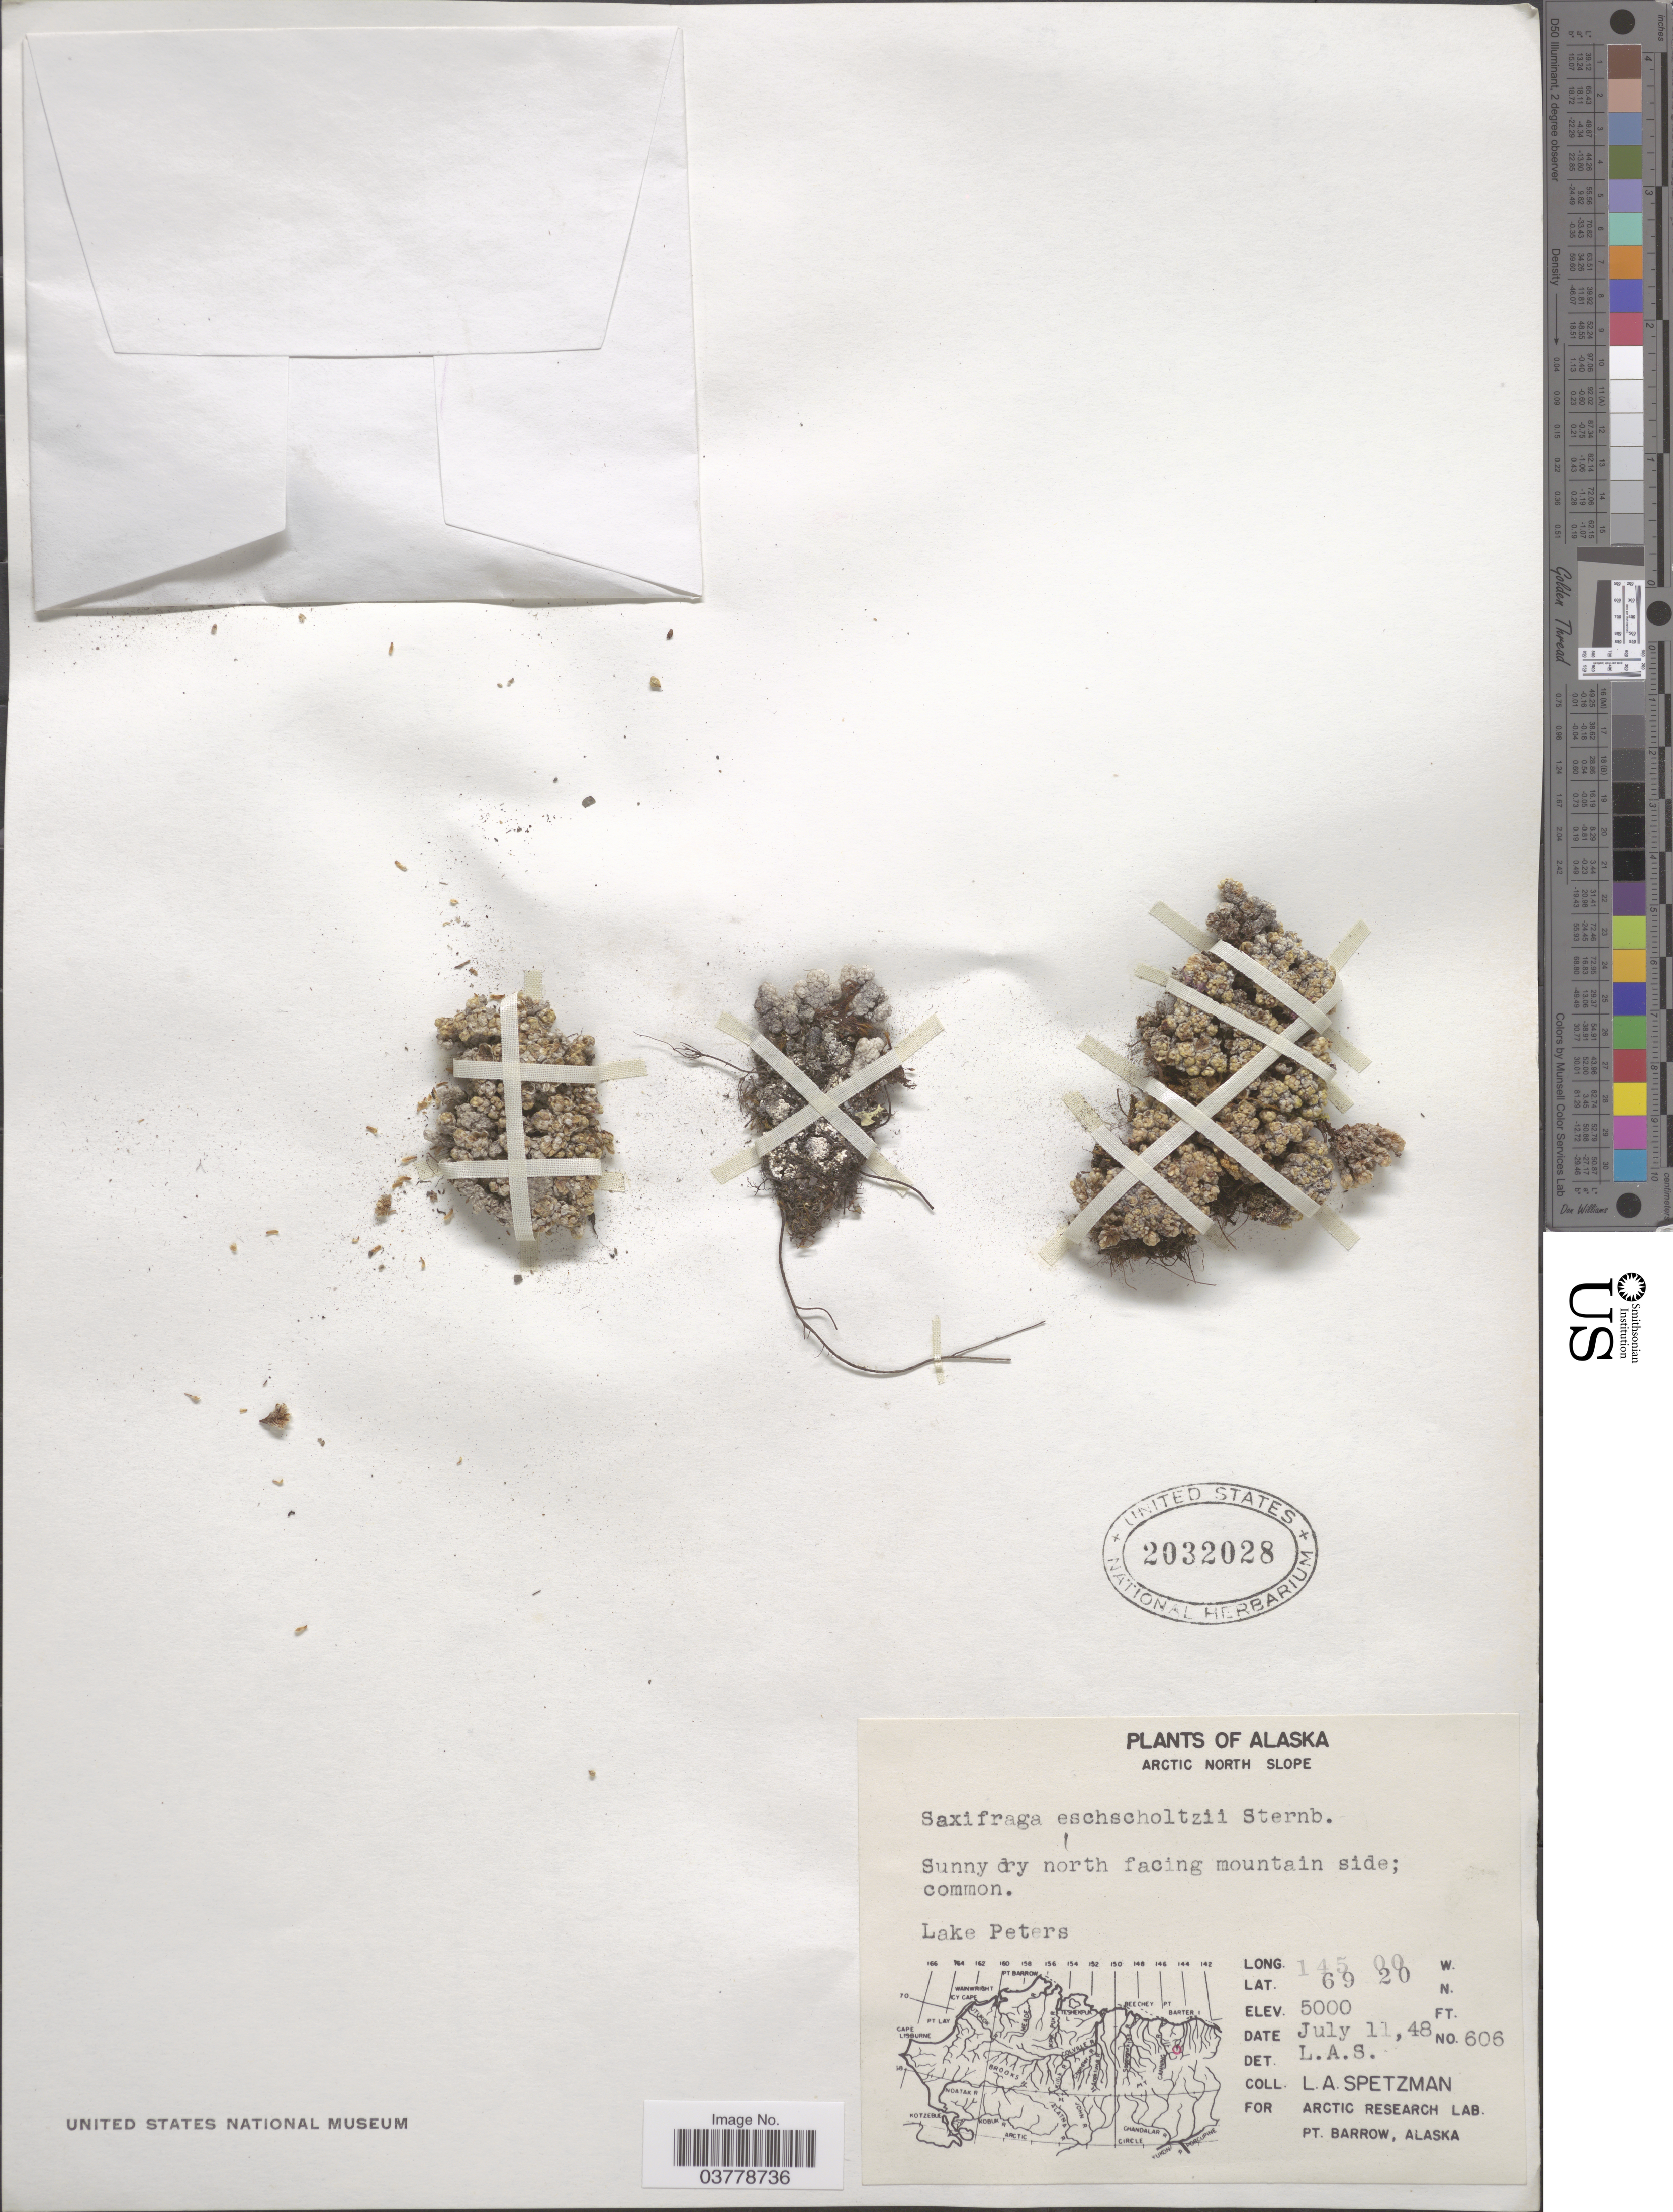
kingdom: Plantae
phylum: Tracheophyta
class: Magnoliopsida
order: Saxifragales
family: Saxifragaceae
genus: Saxifraga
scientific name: Saxifraga eschscholtzii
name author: Sternb.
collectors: L. Spetzman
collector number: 606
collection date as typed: Transcribed d/m/y: 11/7/48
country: United States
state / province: Alaska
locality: Arctic North Slope. Lake Peters.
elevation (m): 1524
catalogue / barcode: US 2032028